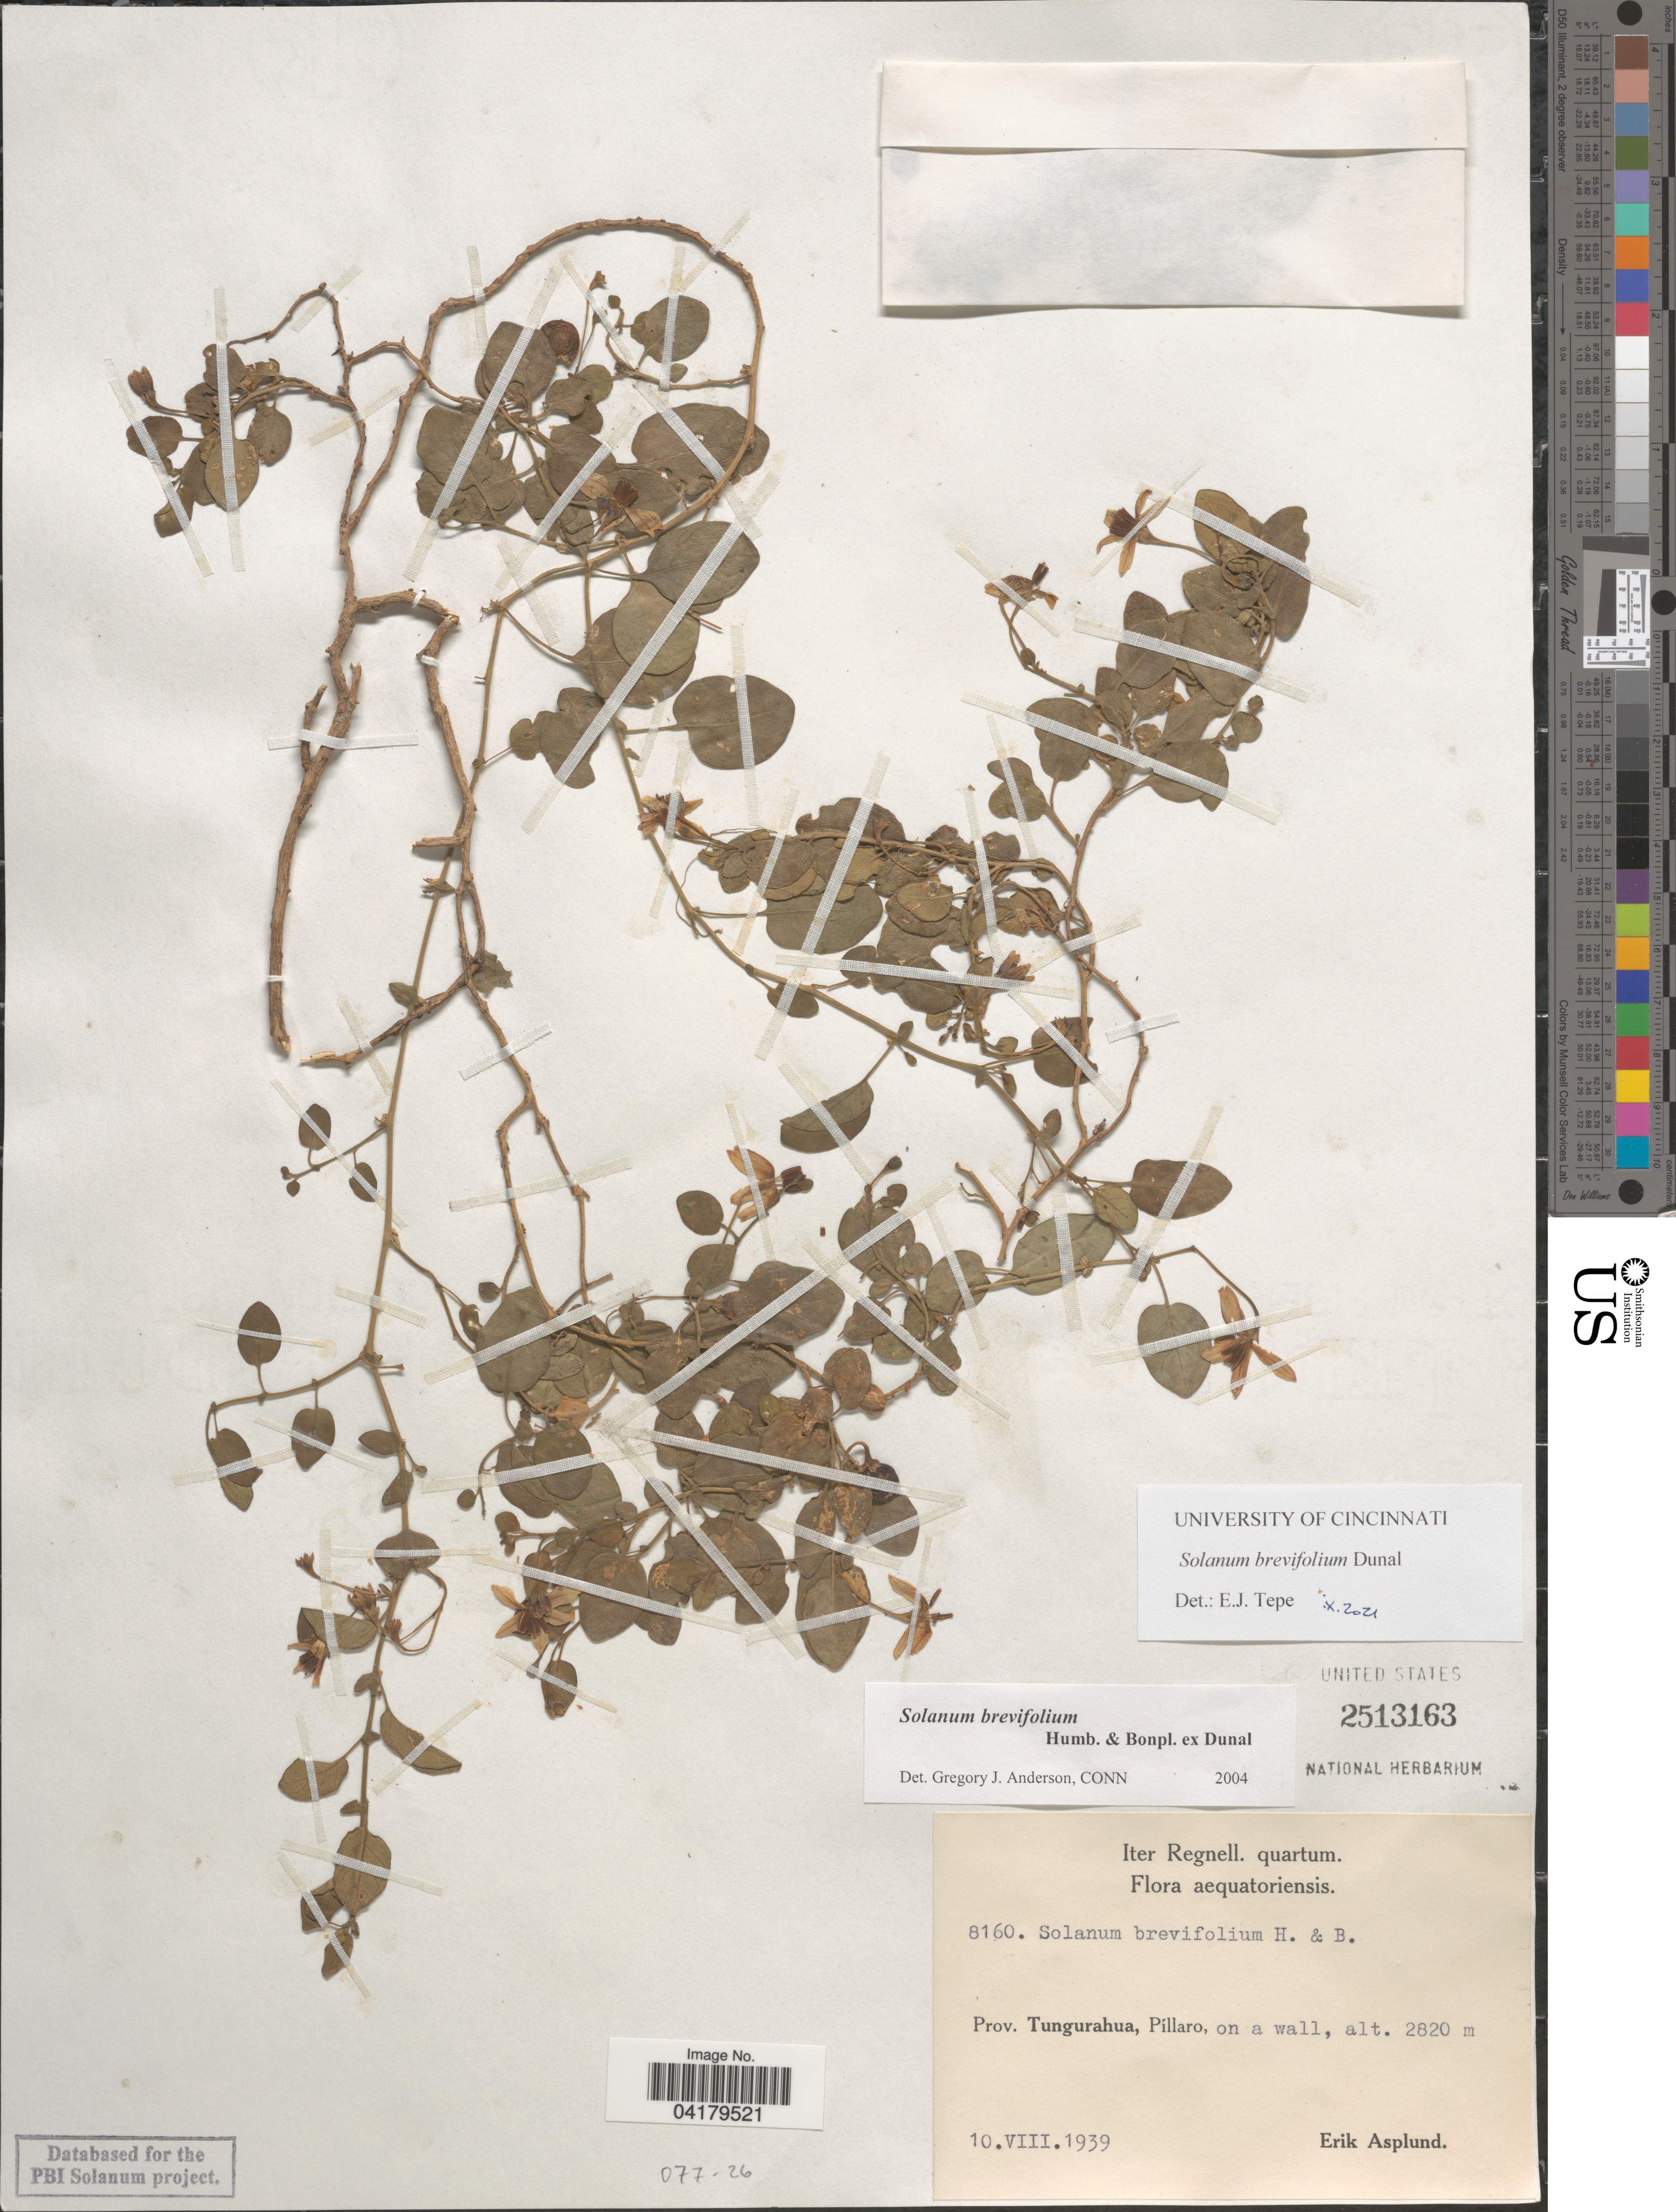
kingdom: Plantae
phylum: Tracheophyta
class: Magnoliopsida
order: Solanales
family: Solanaceae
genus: Solanum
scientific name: Solanum brevifolium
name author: Dunal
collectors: E. Asplund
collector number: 8160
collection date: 1939-08-10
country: Ecuador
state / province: Tungurahua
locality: Iter Regnell. quartum. Aequatoriensis. Píllaro.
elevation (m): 2820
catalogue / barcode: US 2513163